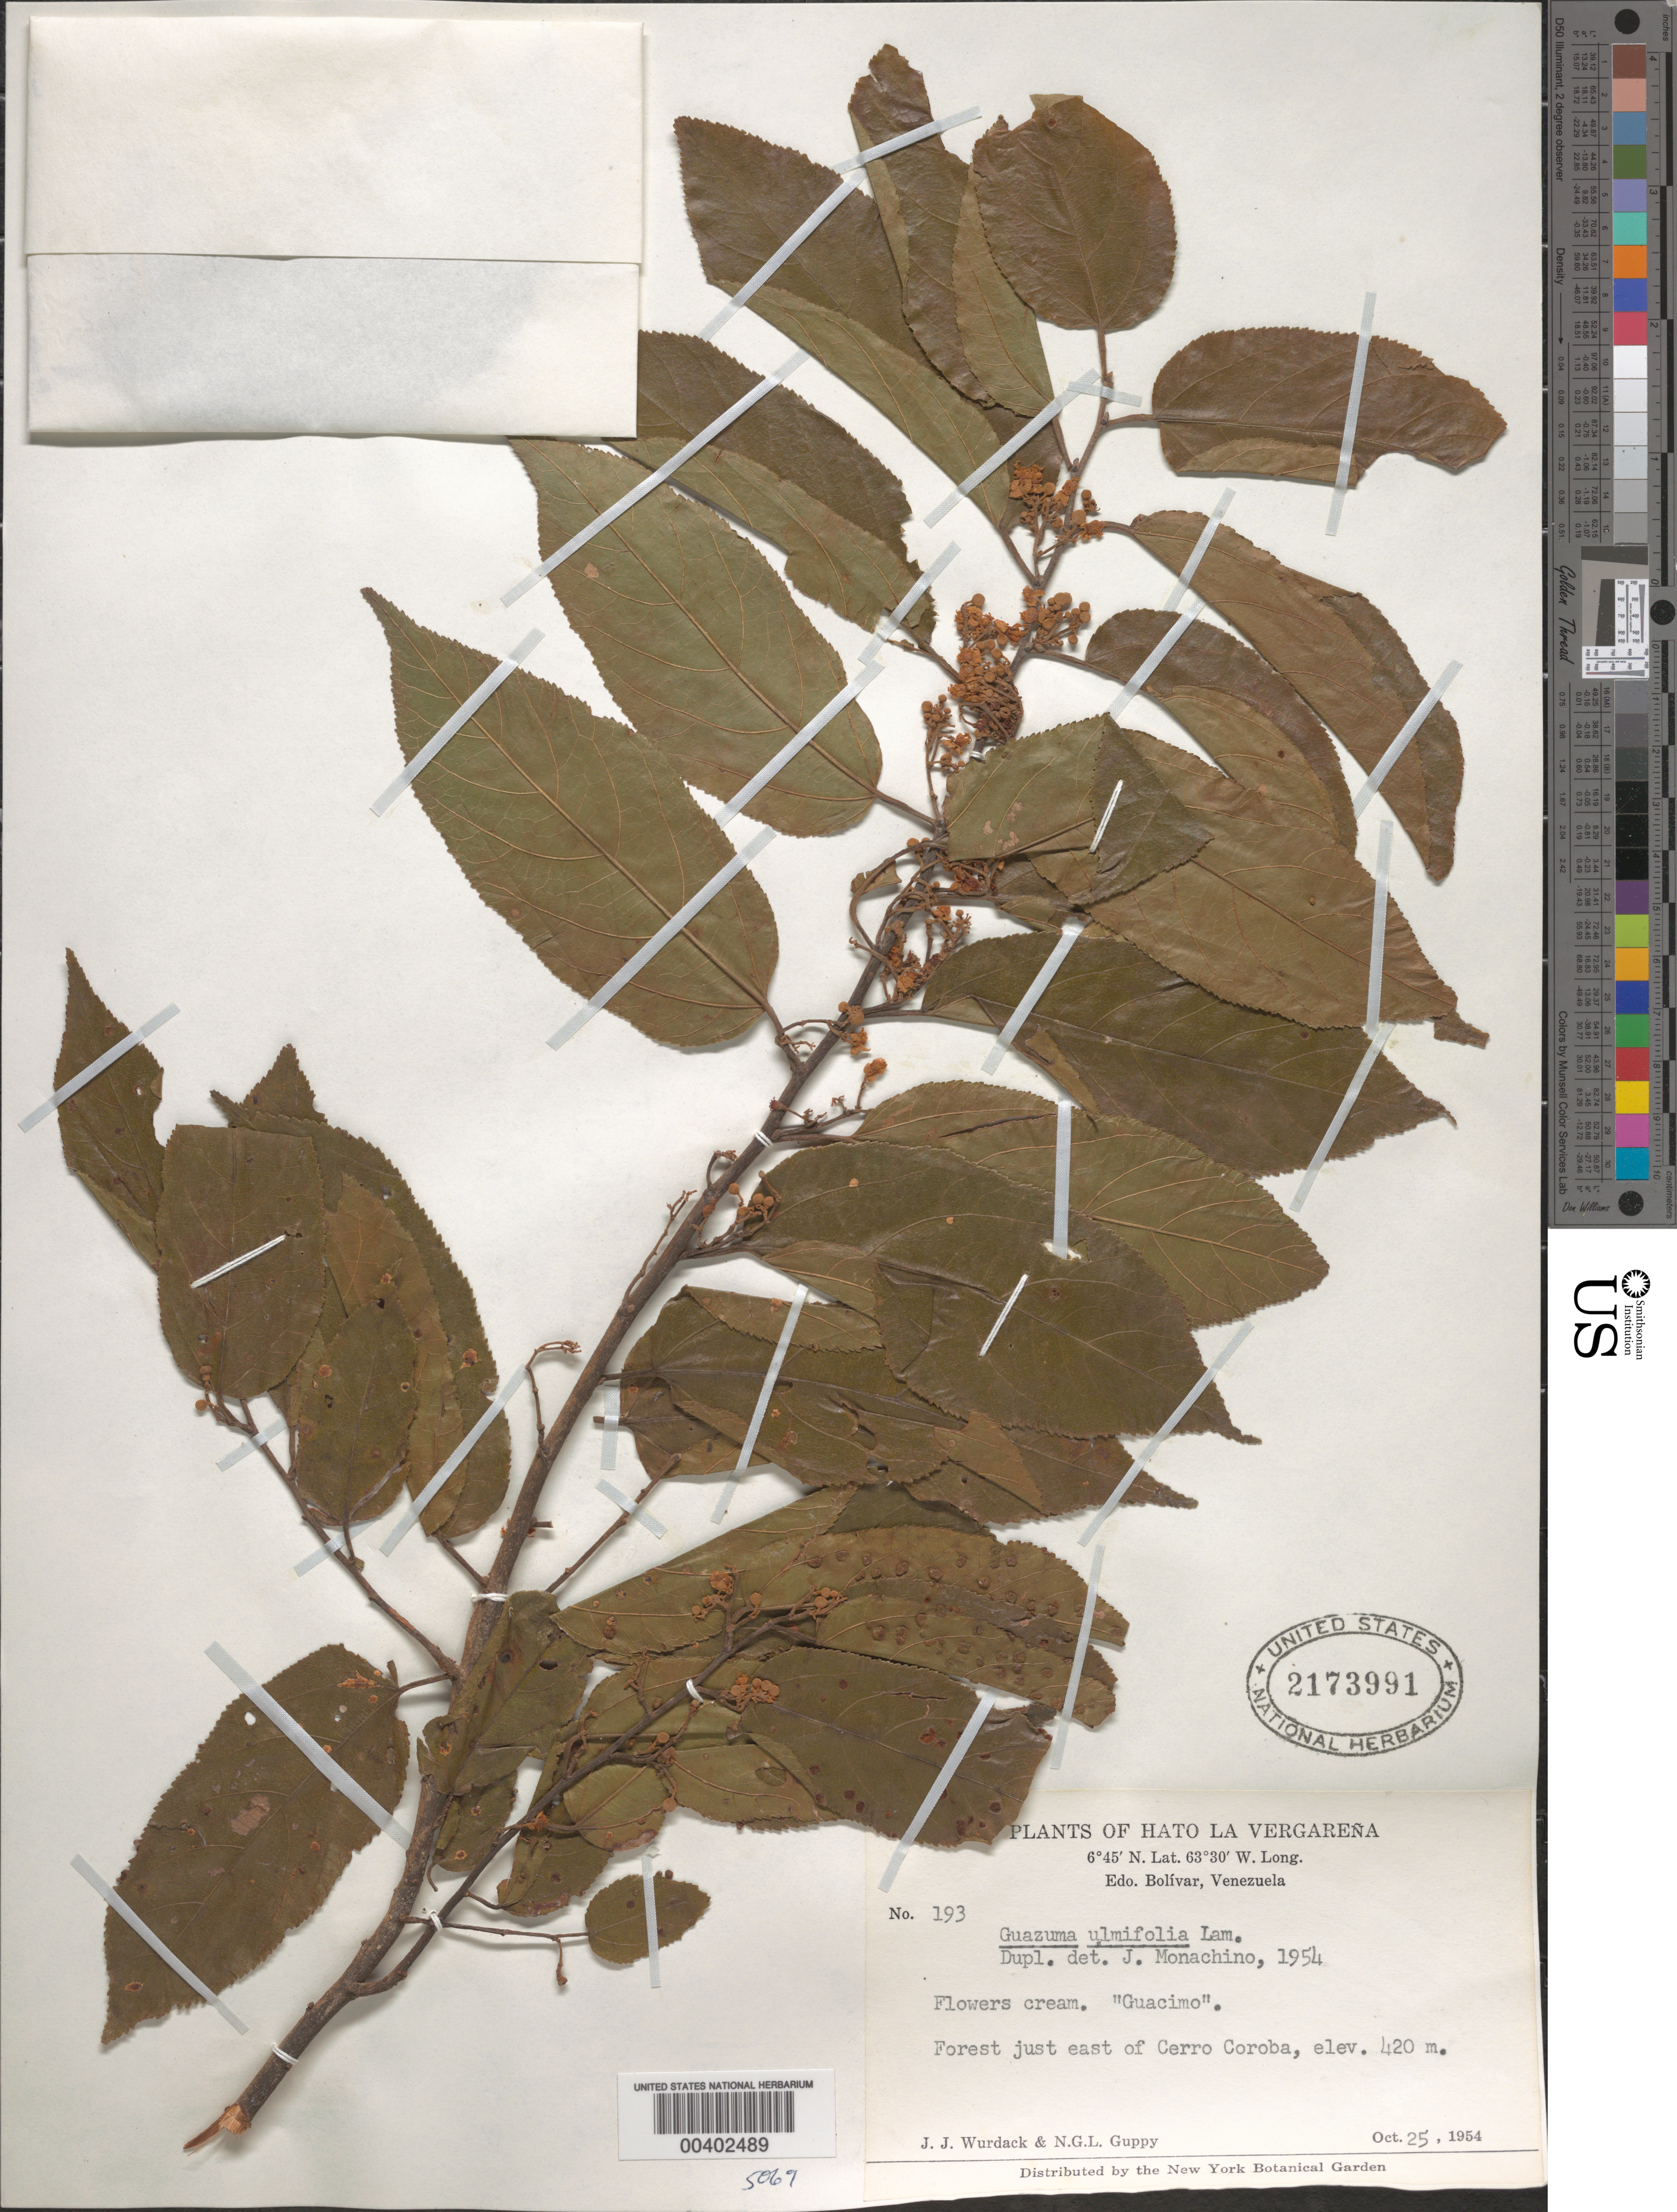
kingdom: Plantae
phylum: Tracheophyta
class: Magnoliopsida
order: Malvales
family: Malvaceae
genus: Guazuma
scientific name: Guazuma ulmifolia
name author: Lam.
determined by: Monachino, J. V.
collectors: J. J. Wurdack & N. Guppy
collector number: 193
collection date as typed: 25 Oct 1954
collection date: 1954-10-25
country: Venezuela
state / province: Bolívar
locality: E of Cerro Coroba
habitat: forest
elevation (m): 420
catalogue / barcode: US 2173991